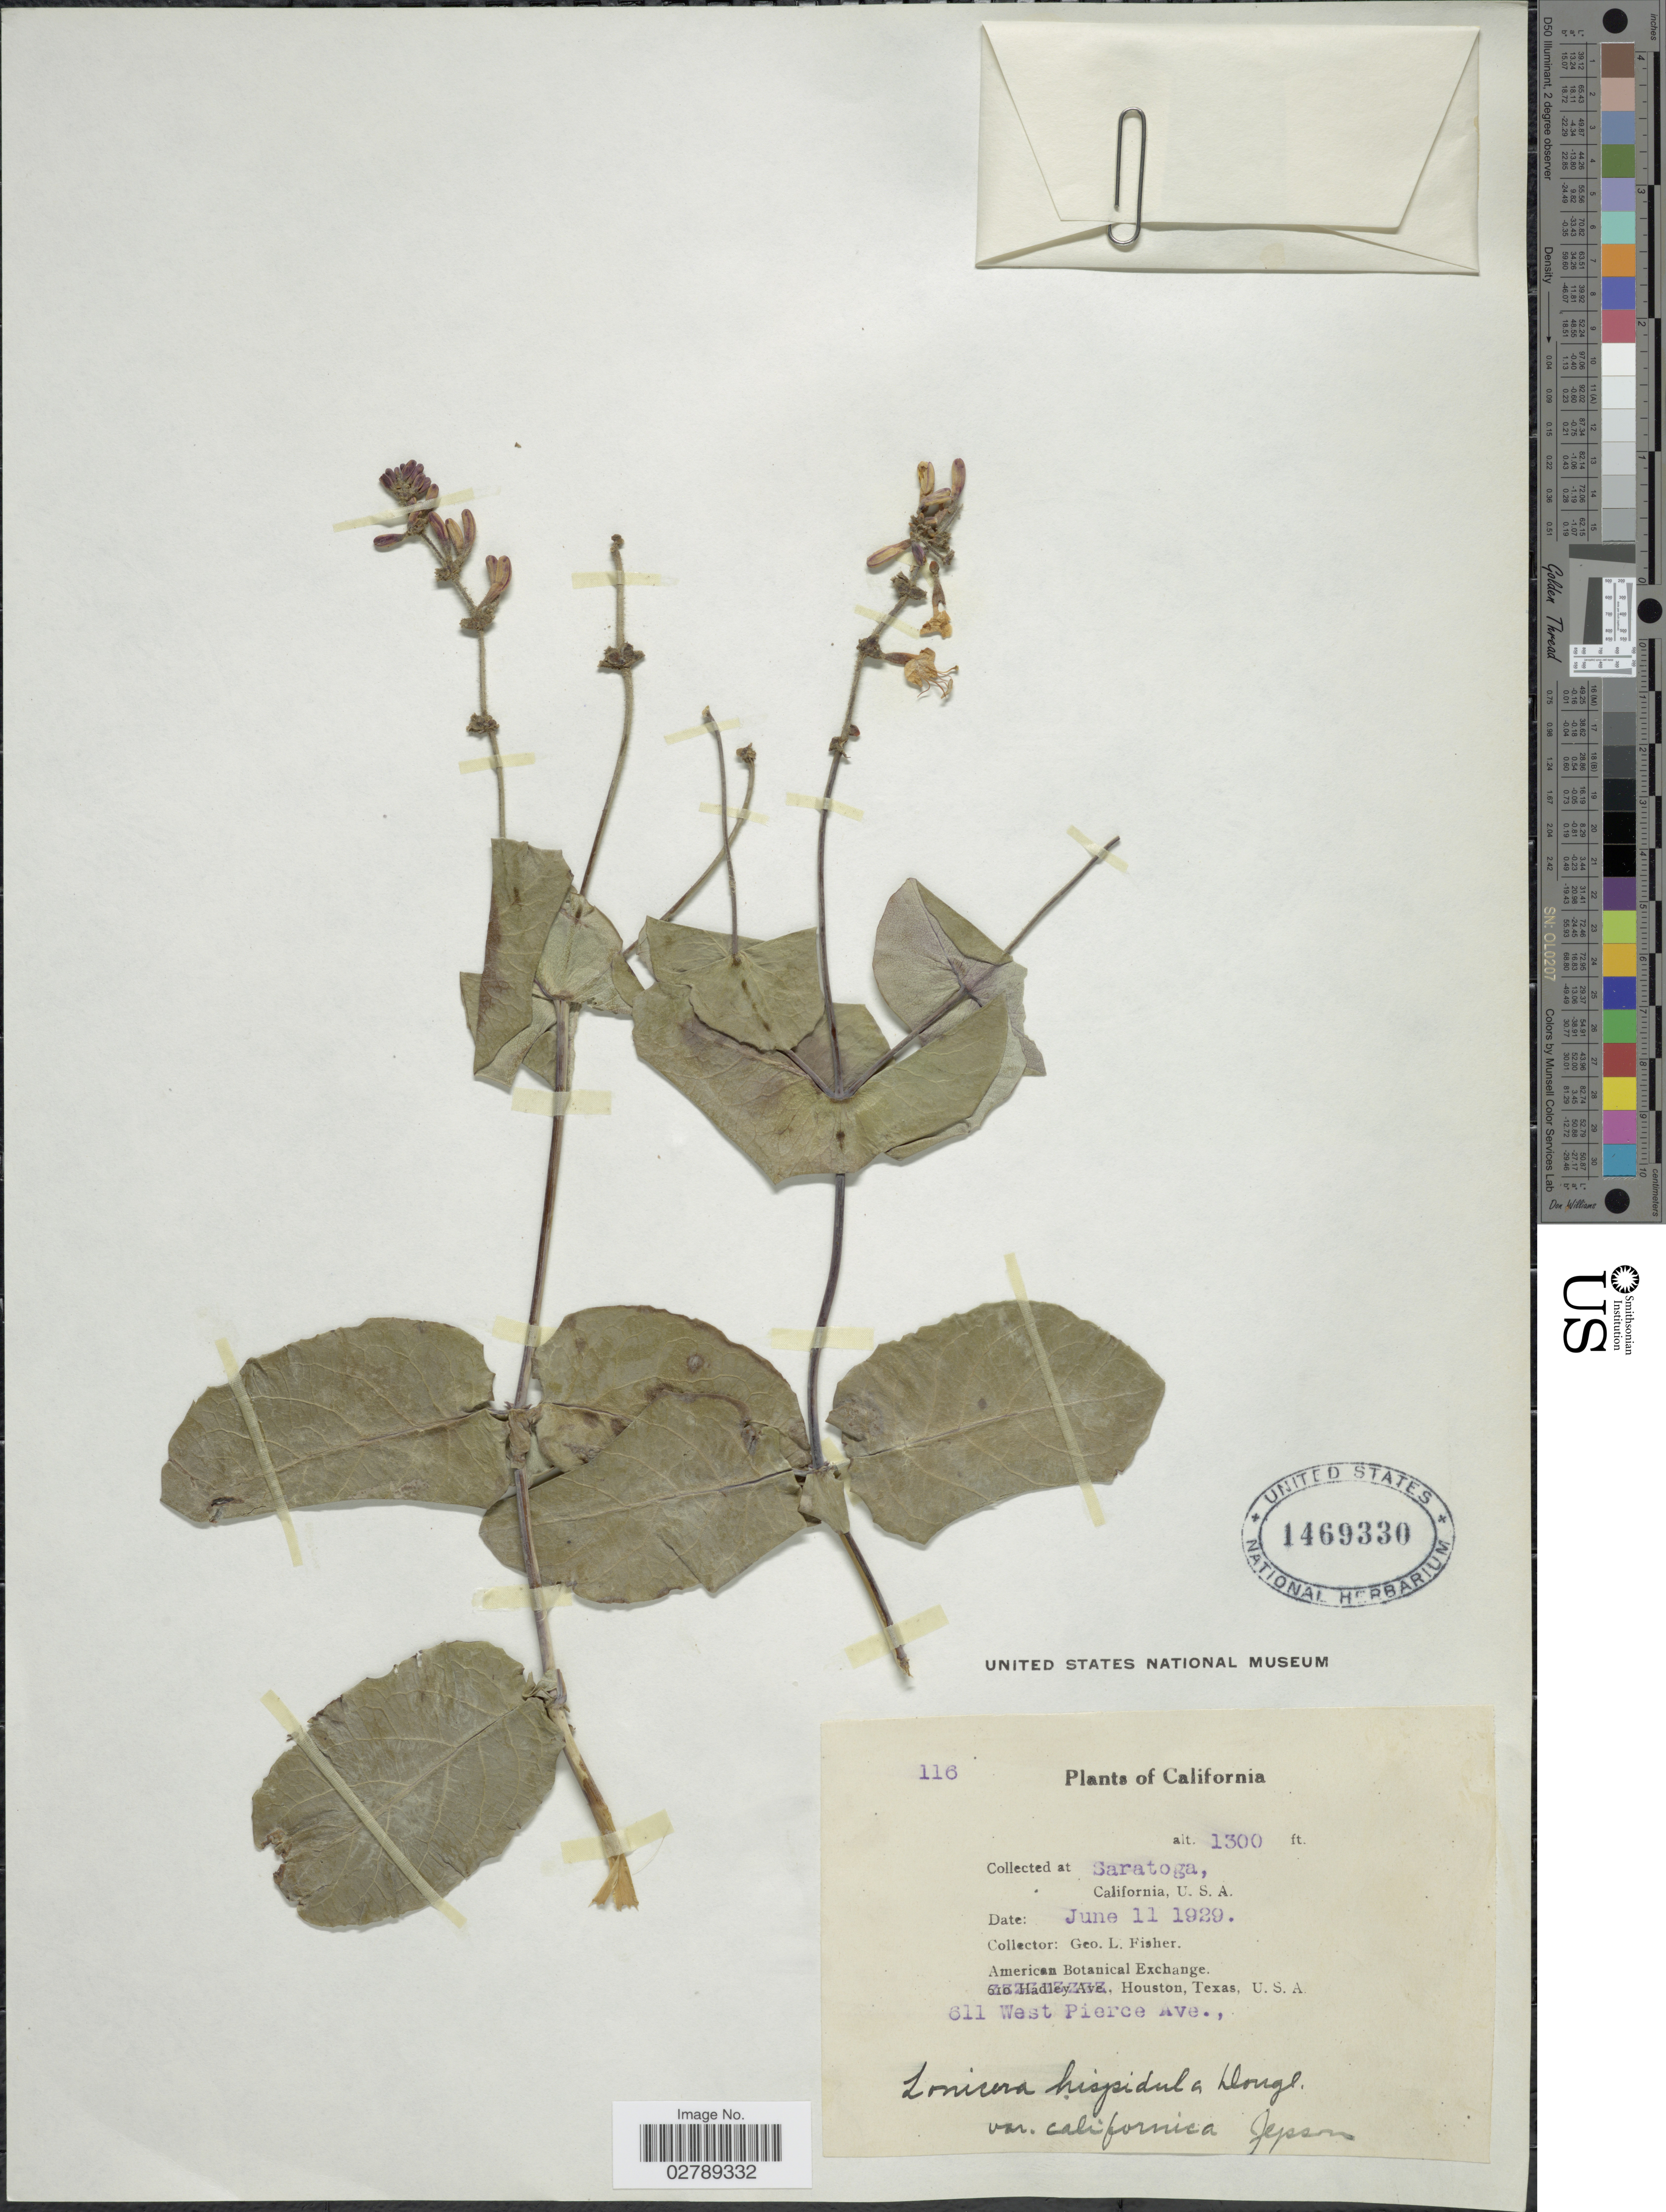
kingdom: Plantae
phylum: Tracheophyta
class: Magnoliopsida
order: Dipsacales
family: Caprifoliaceae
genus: Lonicera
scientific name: Lonicera hispidula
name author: Douglas ex Lindl.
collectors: G. L. Fisher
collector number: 116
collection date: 1929-06-11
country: United States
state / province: California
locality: Saratoga.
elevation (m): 396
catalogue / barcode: US 1469330